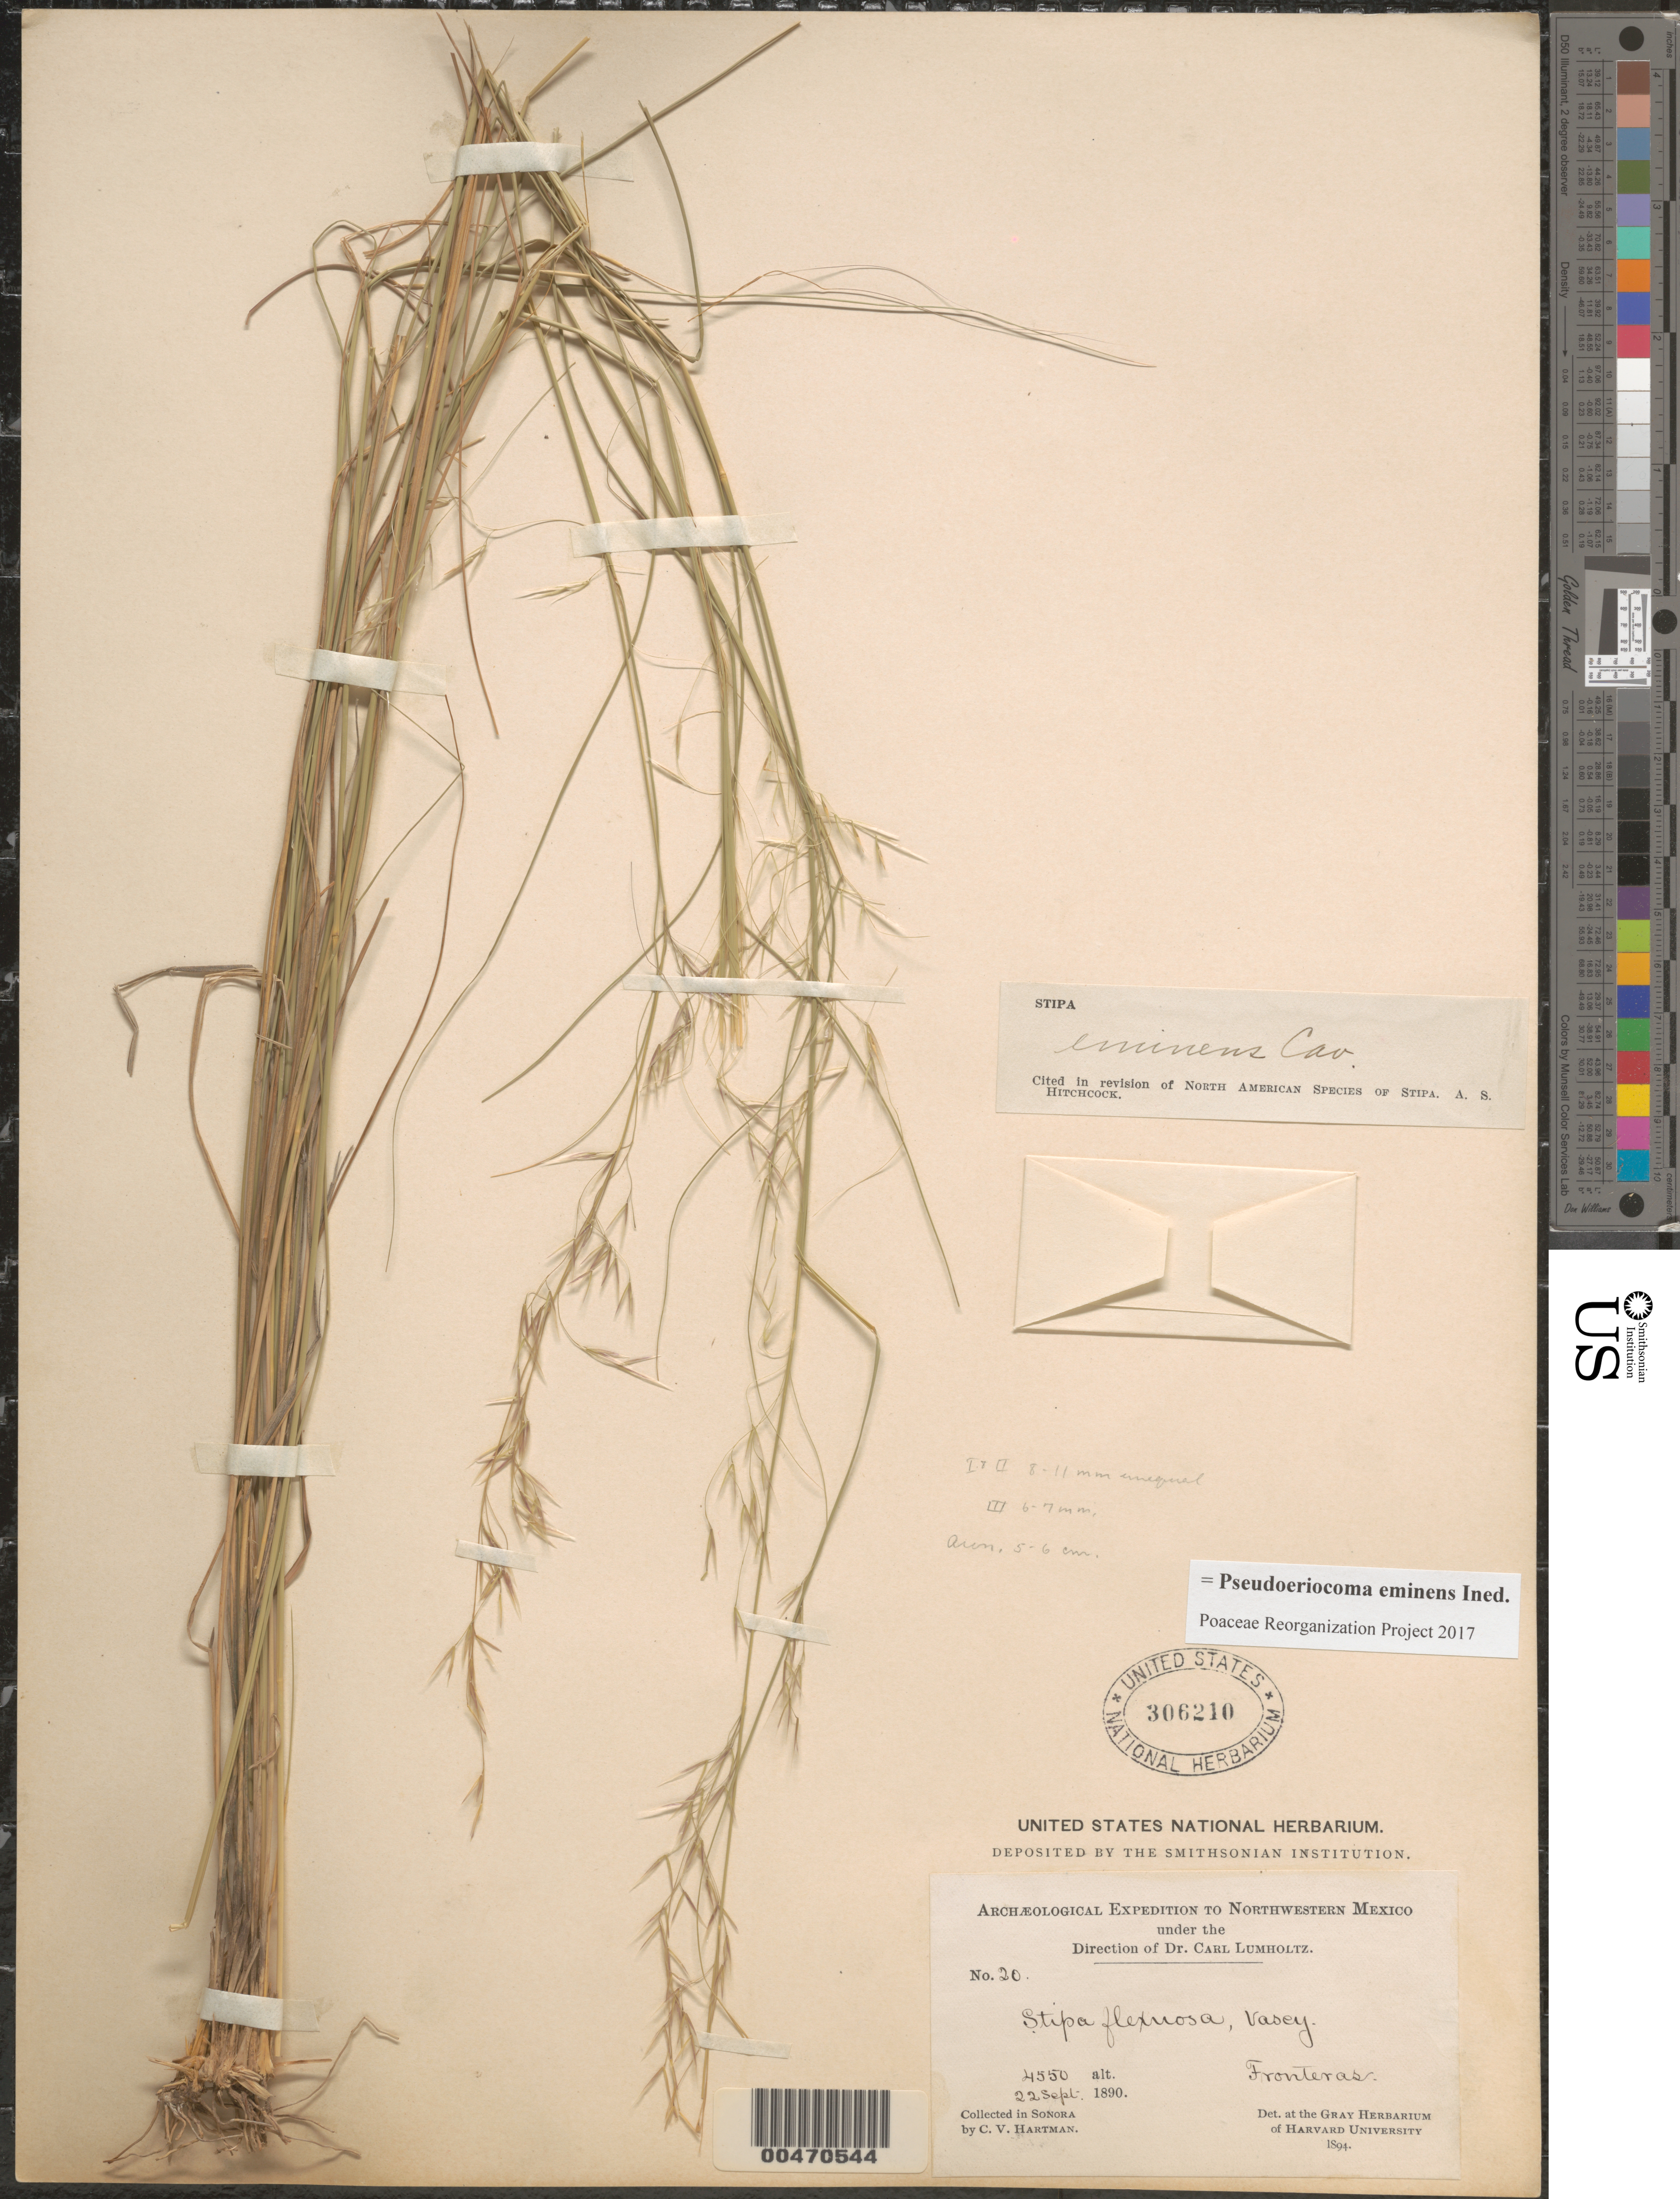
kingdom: Plantae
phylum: Tracheophyta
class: Liliopsida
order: Poales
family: Poaceae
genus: Pseudoeriocoma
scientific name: Pseudoeriocoma eminens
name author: (Cav.) Romasch.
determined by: Poaceae Reorganization Project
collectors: C. V. Hartman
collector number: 20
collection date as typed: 22 Sep 1890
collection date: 1890-09-22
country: Mexico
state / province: Sonora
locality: Fronteras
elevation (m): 1387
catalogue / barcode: US 306210